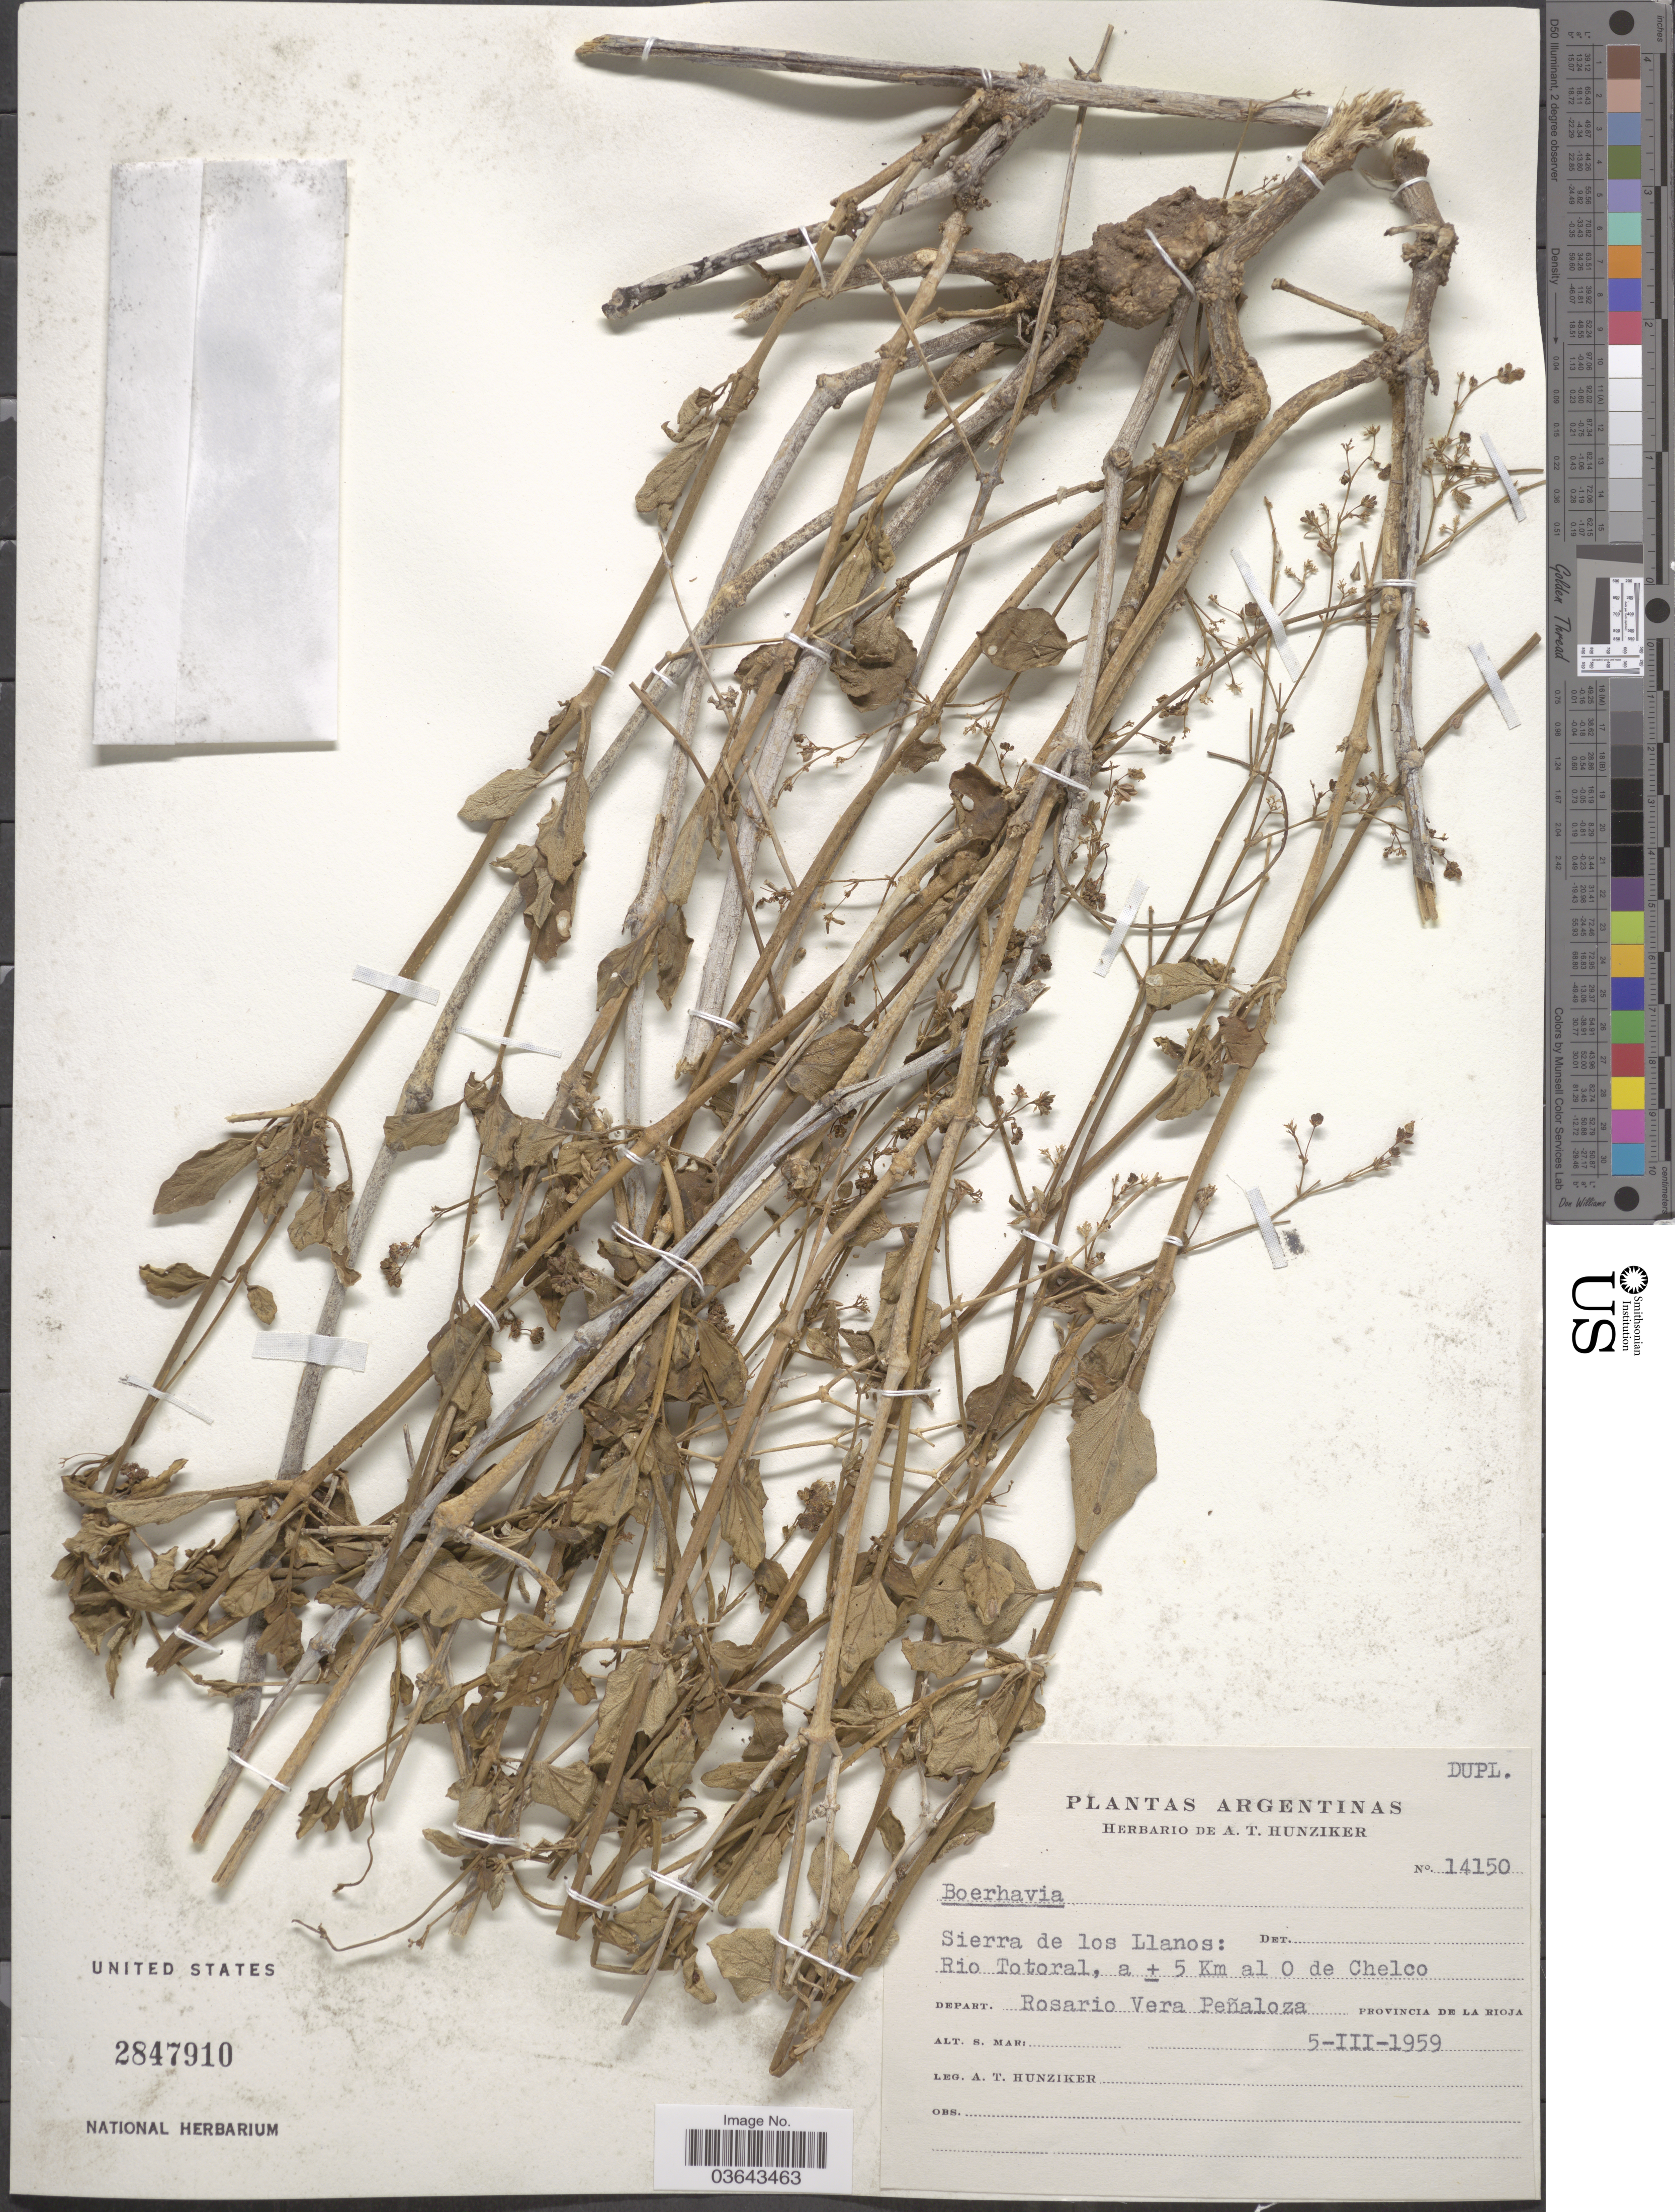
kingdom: Plantae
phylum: Tracheophyta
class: Magnoliopsida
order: Caryophyllales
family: Nyctaginaceae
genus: Boerhavia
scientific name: Boerhavia sp.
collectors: A. T. Hunziker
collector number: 14150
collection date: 1959-03-05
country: Argentina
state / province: La Rioja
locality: Sierra de los Llanos: Rio Totoral, a ± 5 Km al O de Chelco. Depart. Rosario Vera Peñaloza.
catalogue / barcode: US 2847910